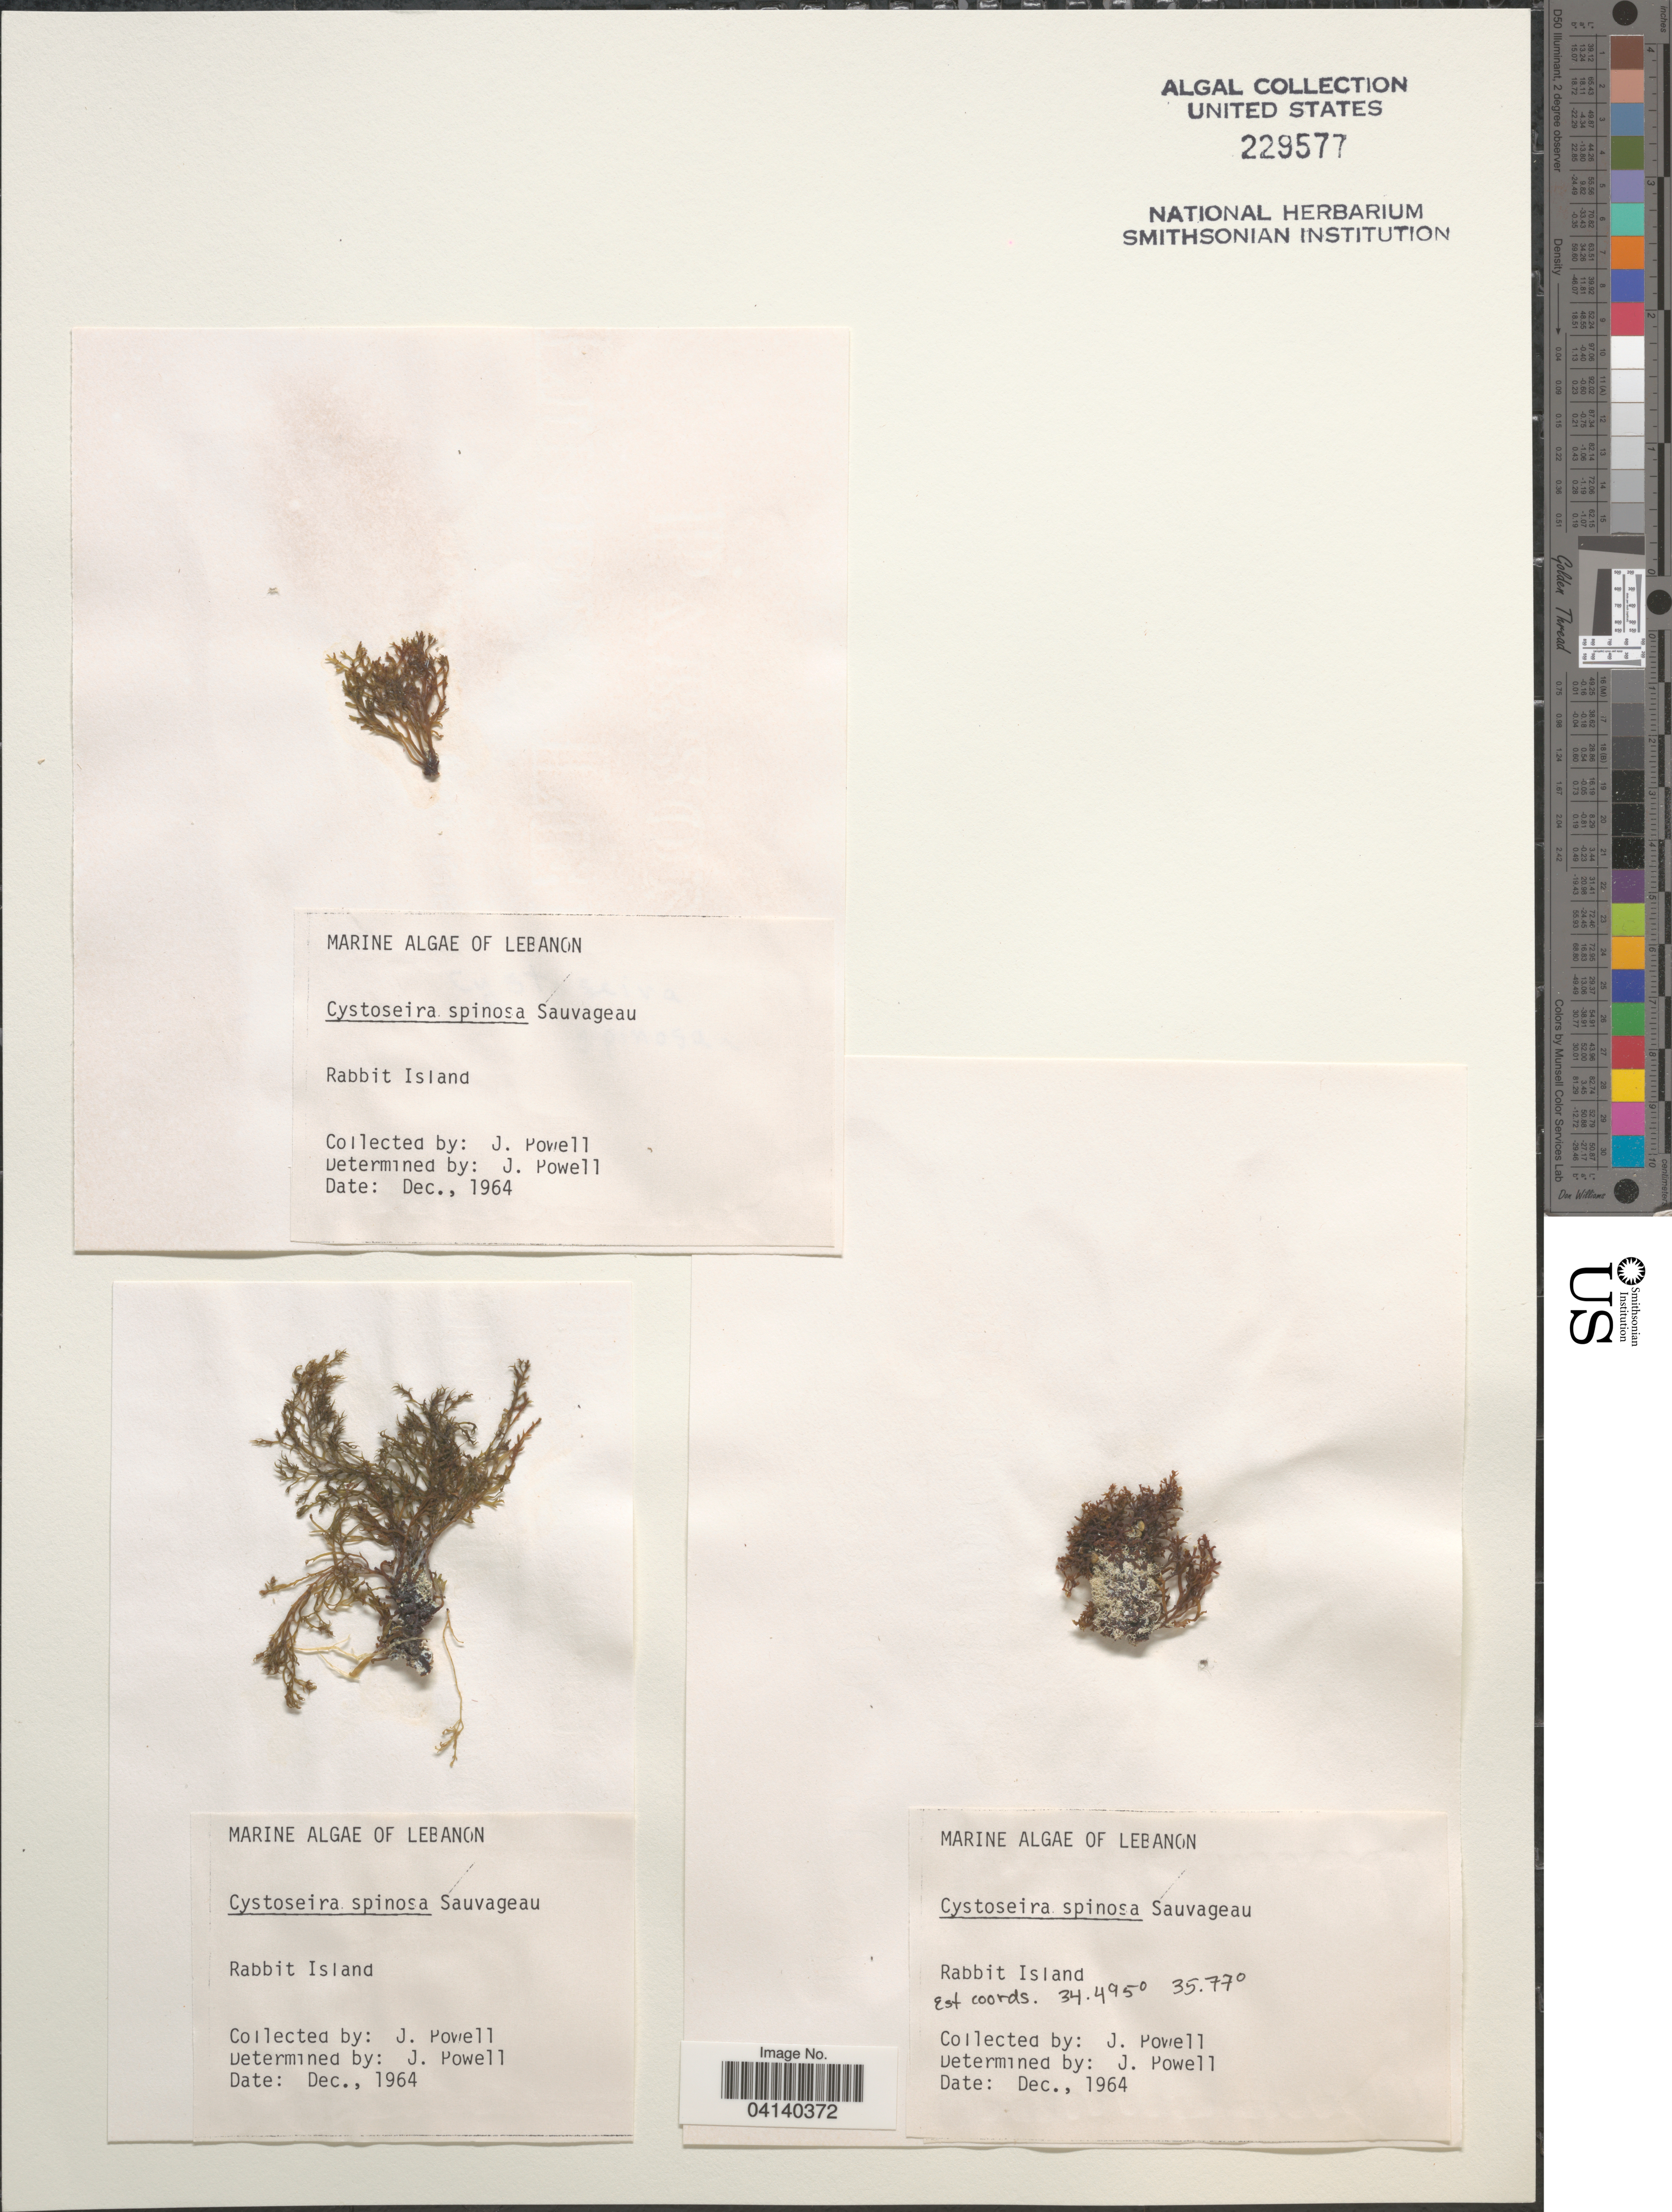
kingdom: Chromista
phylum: Ochrophyta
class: Phaeophyceae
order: Fucales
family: Sargassaceae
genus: Gongolaria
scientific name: Gongolaria montagnei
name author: (J. Agardh) Kuntze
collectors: J. Powell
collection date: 1964-12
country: Lebanon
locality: Rabbit Island.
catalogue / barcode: US 229577